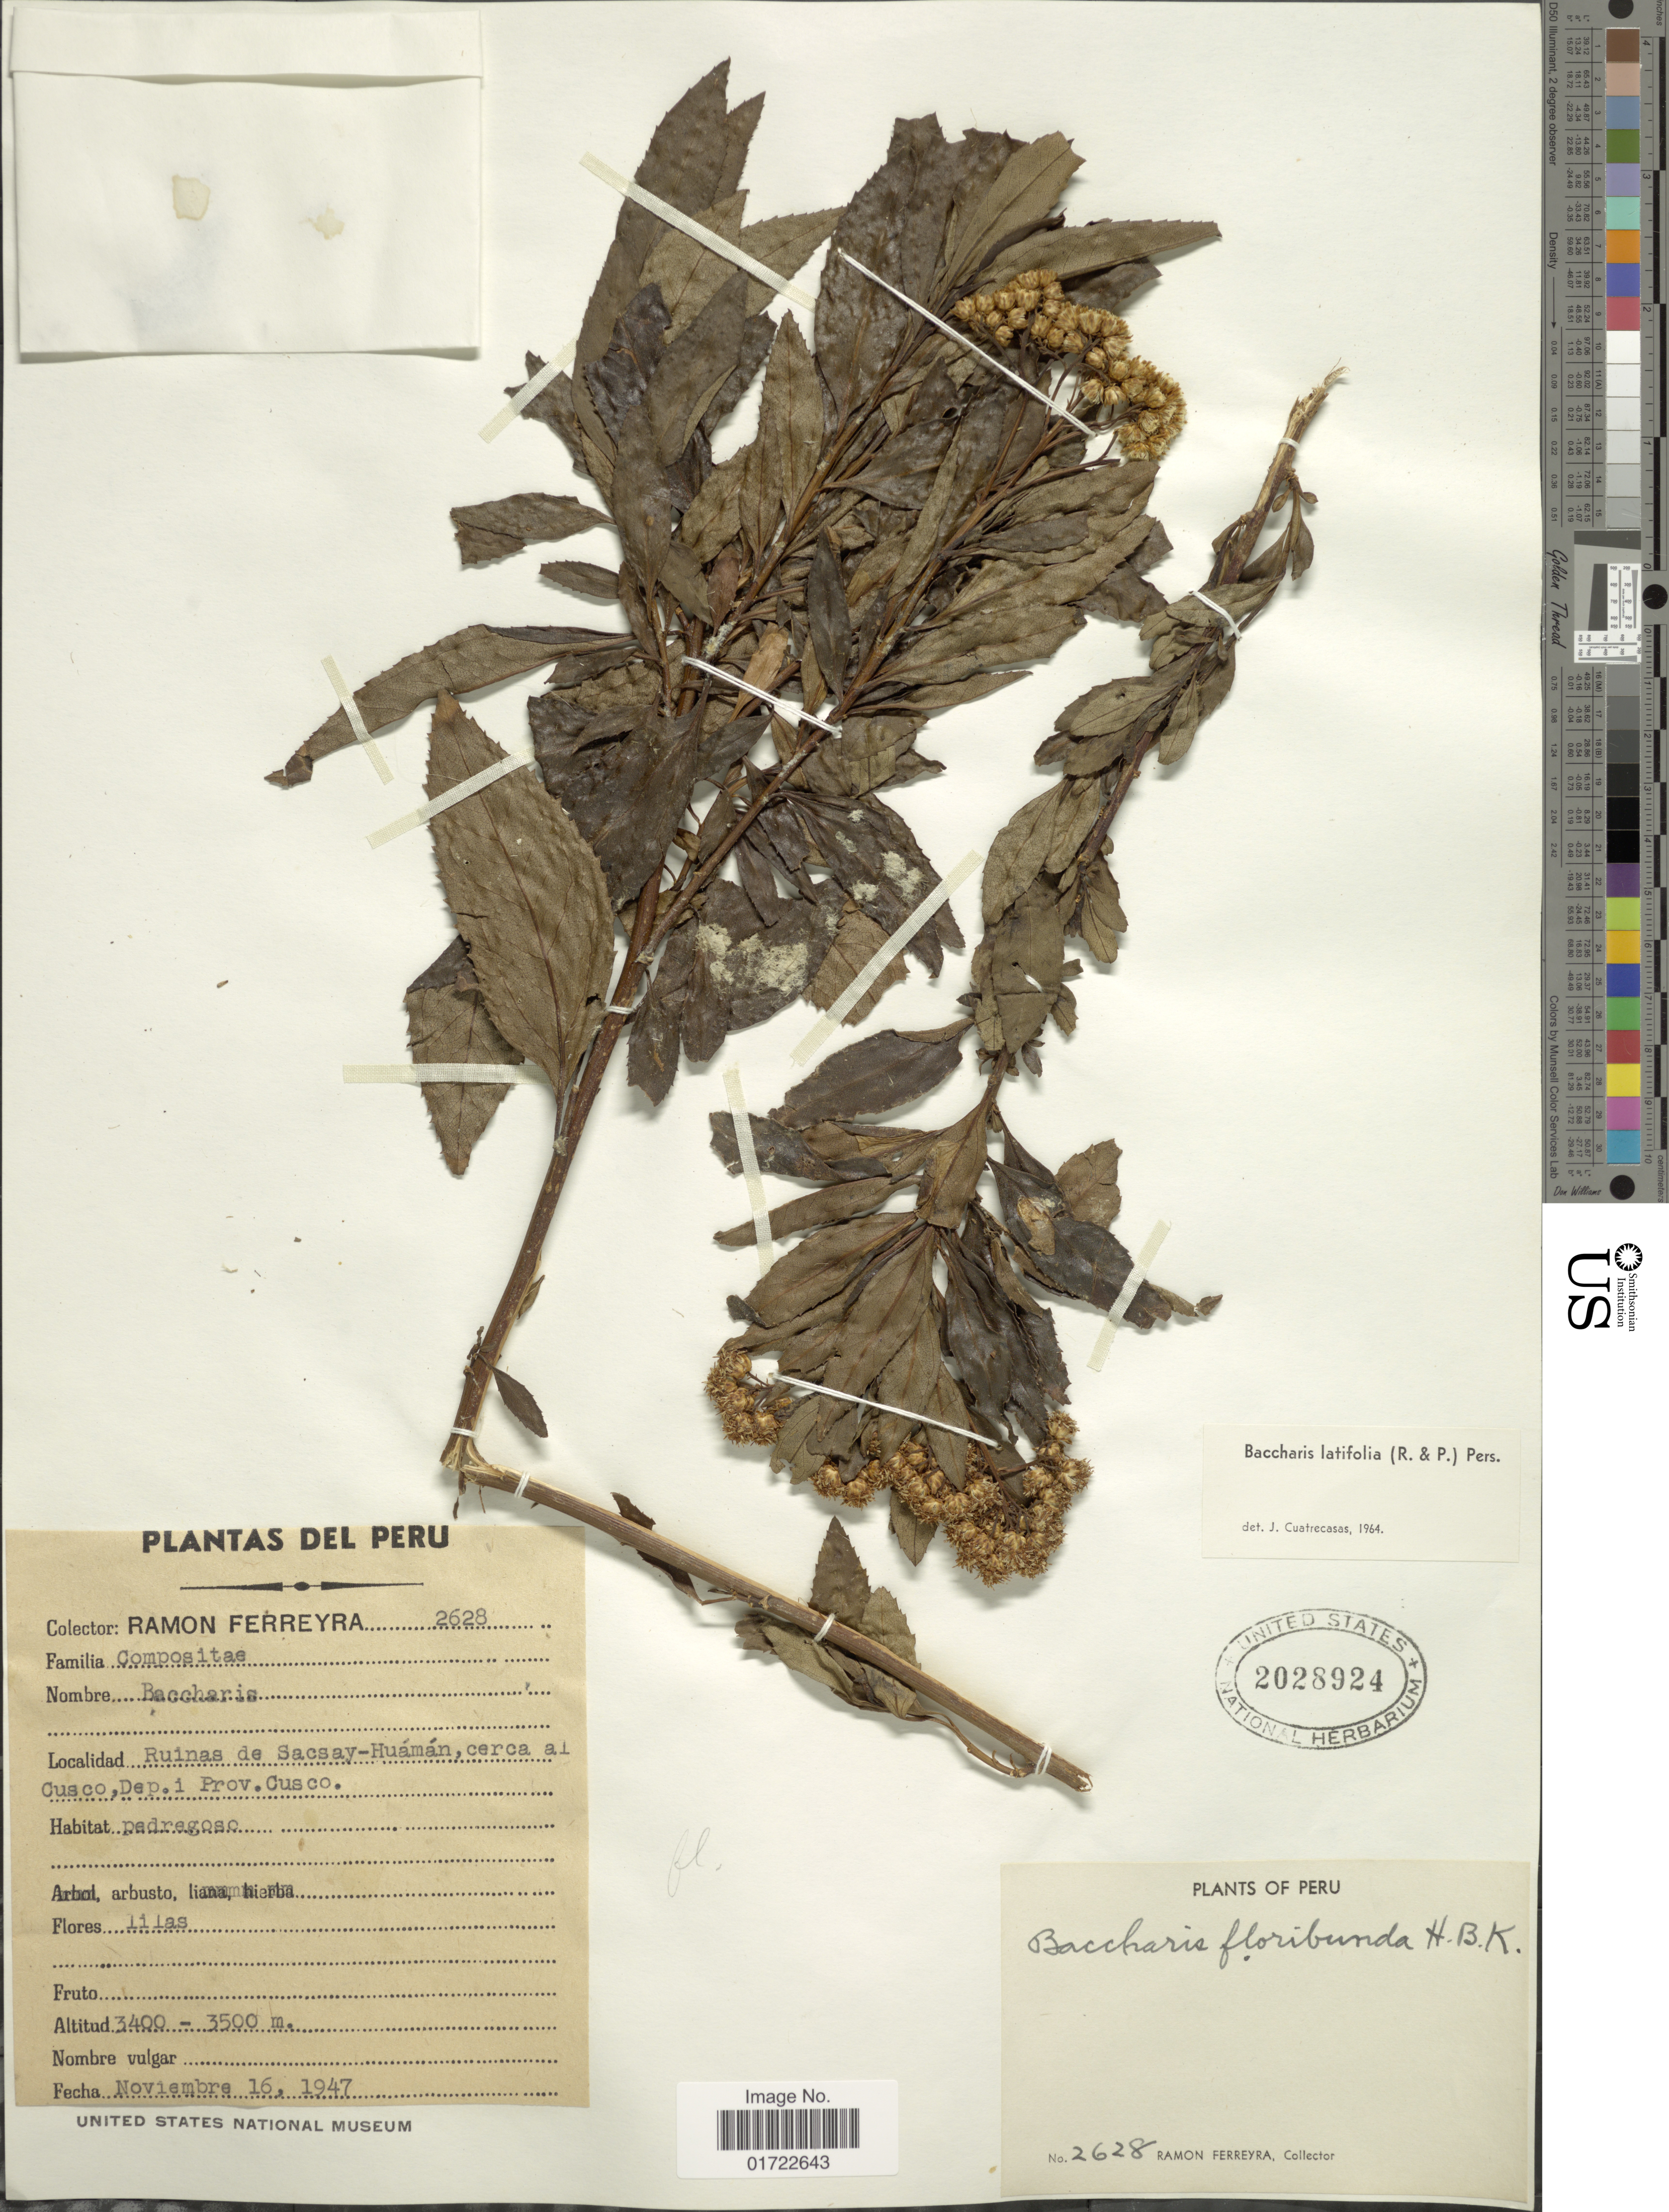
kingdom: Plantae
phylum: Tracheophyta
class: Magnoliopsida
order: Asterales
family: Asteraceae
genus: Baccharis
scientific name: Baccharis latifolia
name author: (Ruiz & Pav.) Pers.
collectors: R. A. Ferreyra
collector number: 2628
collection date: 1947-11-16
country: Peru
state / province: Cusco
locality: Ruinas de Sacsay-Huáman, cerca al Cusco, Dep. i Prov. Cusco.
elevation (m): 3400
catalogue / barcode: US 2028924